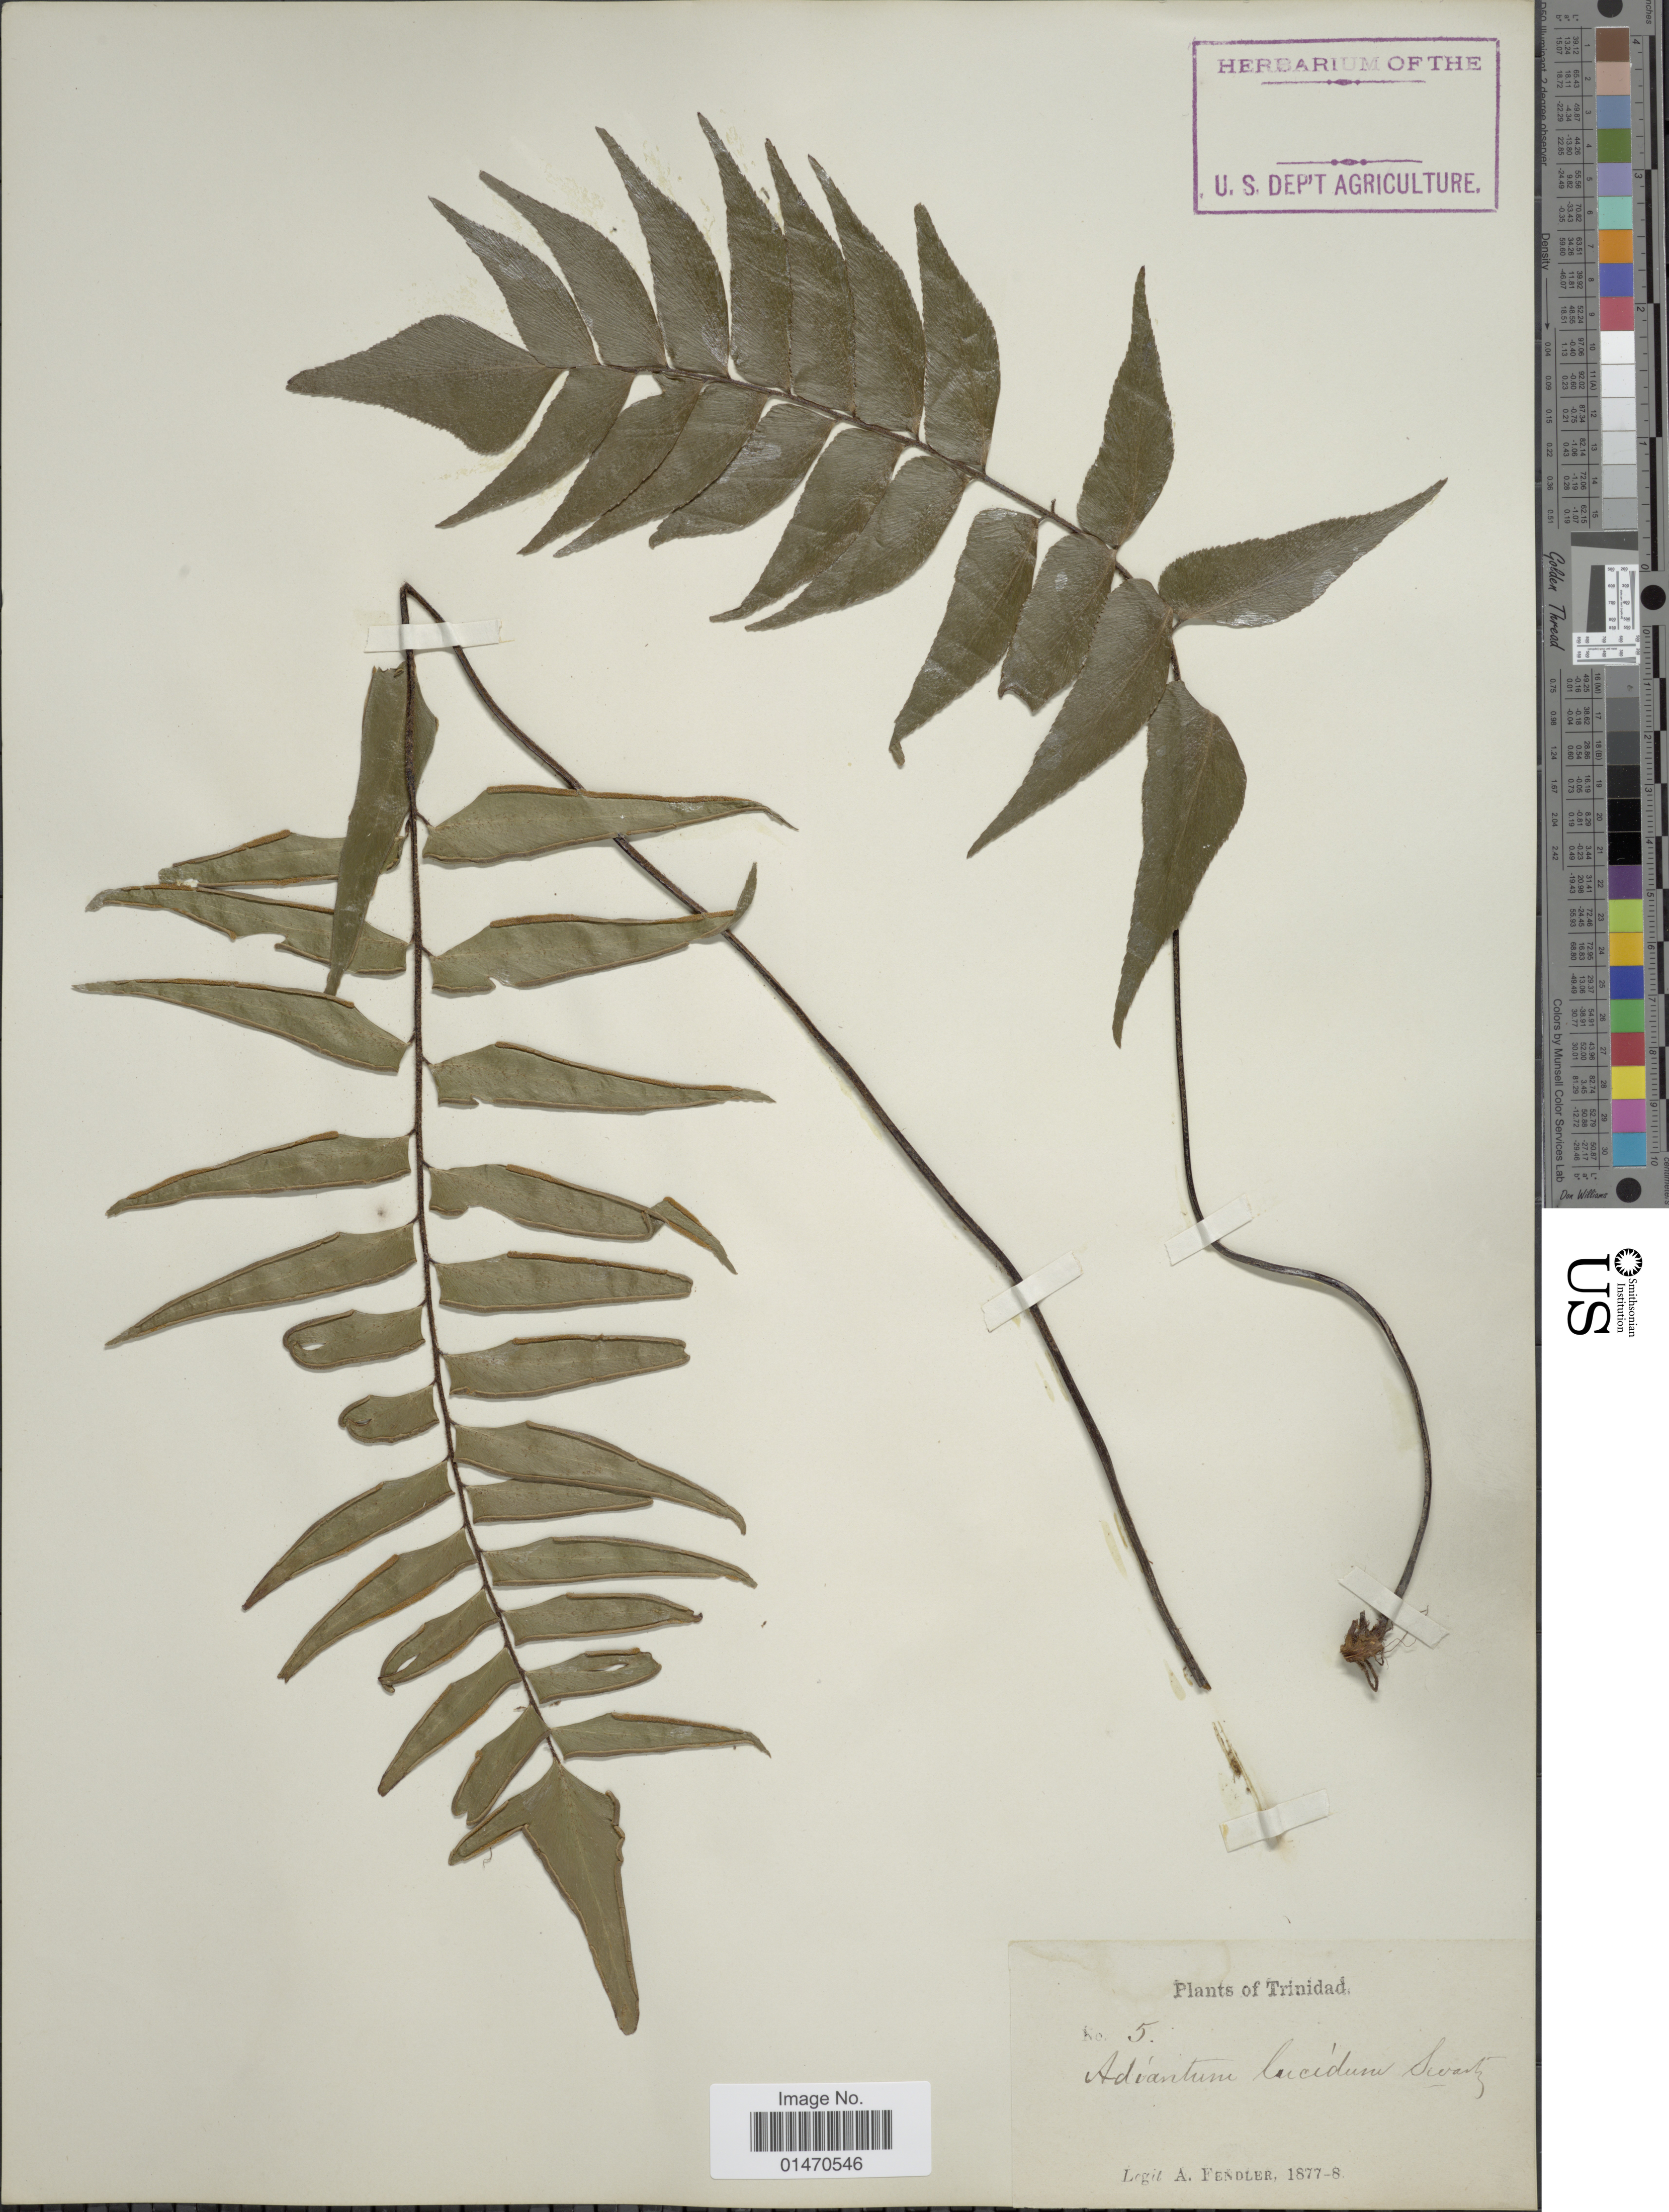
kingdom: Plantae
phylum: Tracheophyta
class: Polypodiopsida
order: Polypodiales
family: Pteridaceae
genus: Adiantum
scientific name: Adiantum lucidum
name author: (Cav.) Sw.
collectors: A. Fendler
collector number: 5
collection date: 1877/1878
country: Trinidad and Tobago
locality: Trinidad